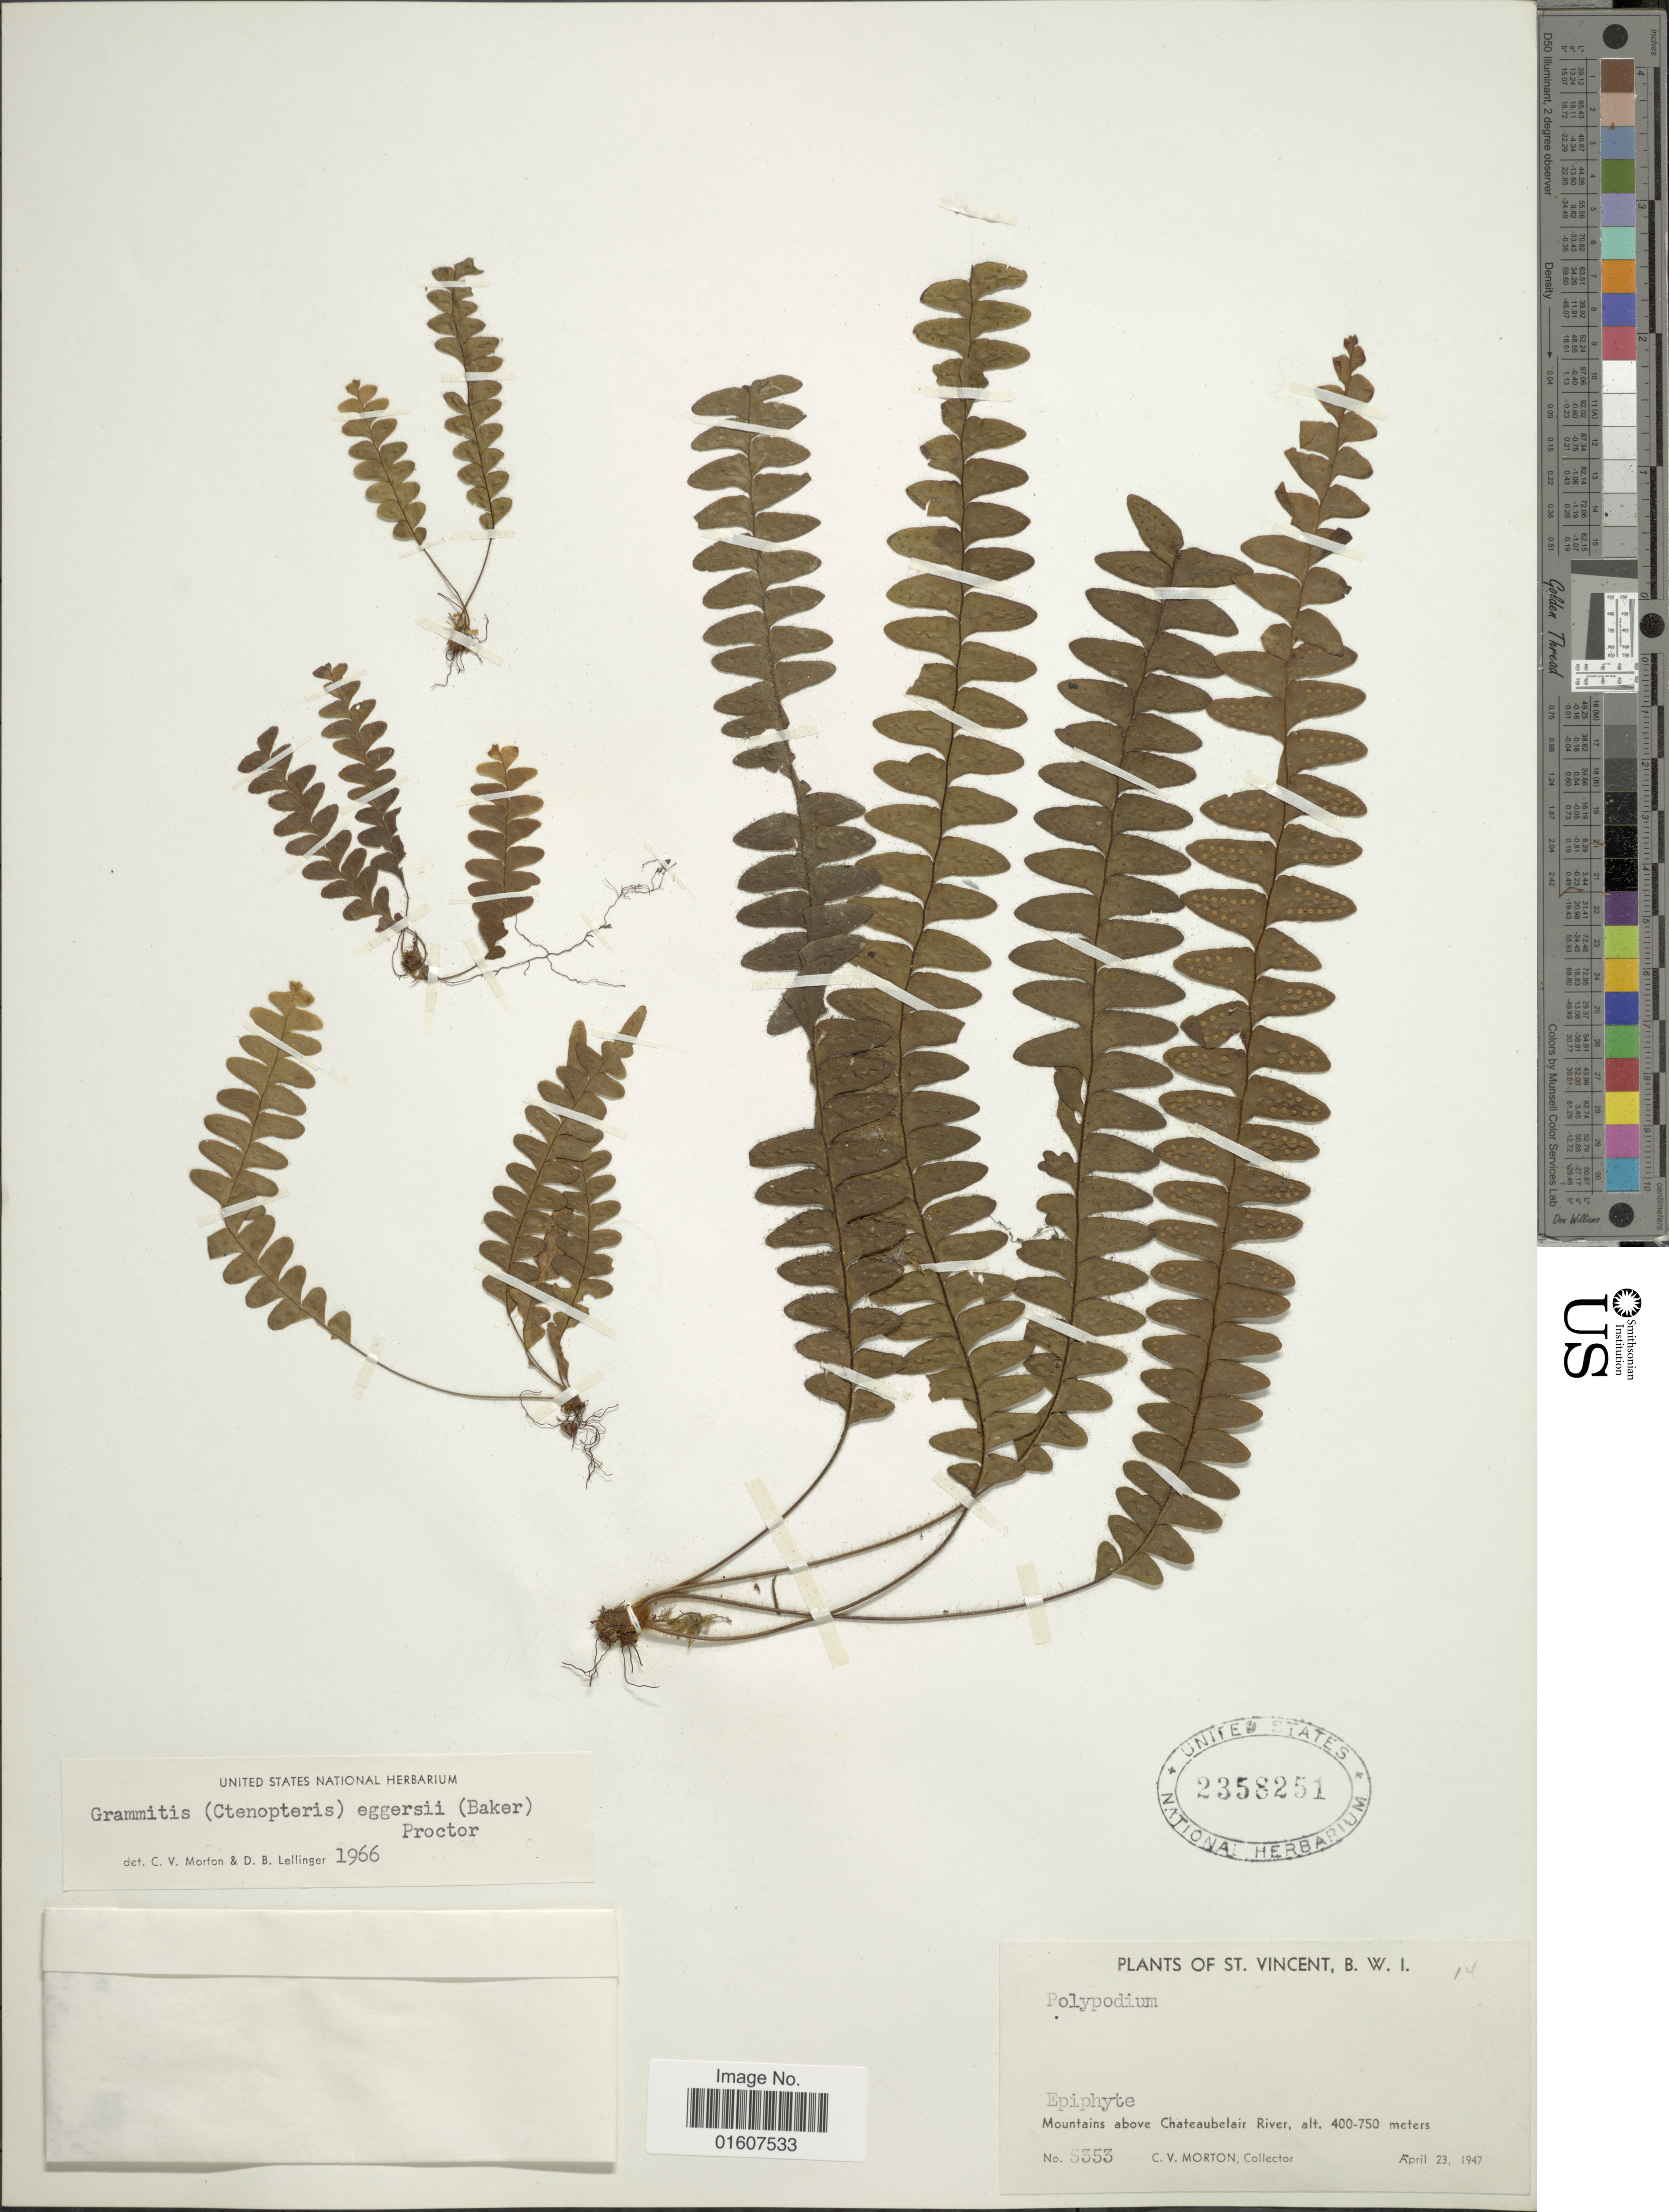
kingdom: Plantae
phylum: Tracheophyta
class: Polypodiopsida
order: Polypodiales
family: Polypodiaceae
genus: Terpsichore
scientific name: Terpsichore eggersii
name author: (Baker ex Hook.) A.R. Sm.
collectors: C. V. Morton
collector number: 5353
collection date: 1947-04-23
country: St. Vincent - Grenadines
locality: St Vincent, B.W.I. Mountains above Chateaubelair River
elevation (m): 400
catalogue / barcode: US 2358251